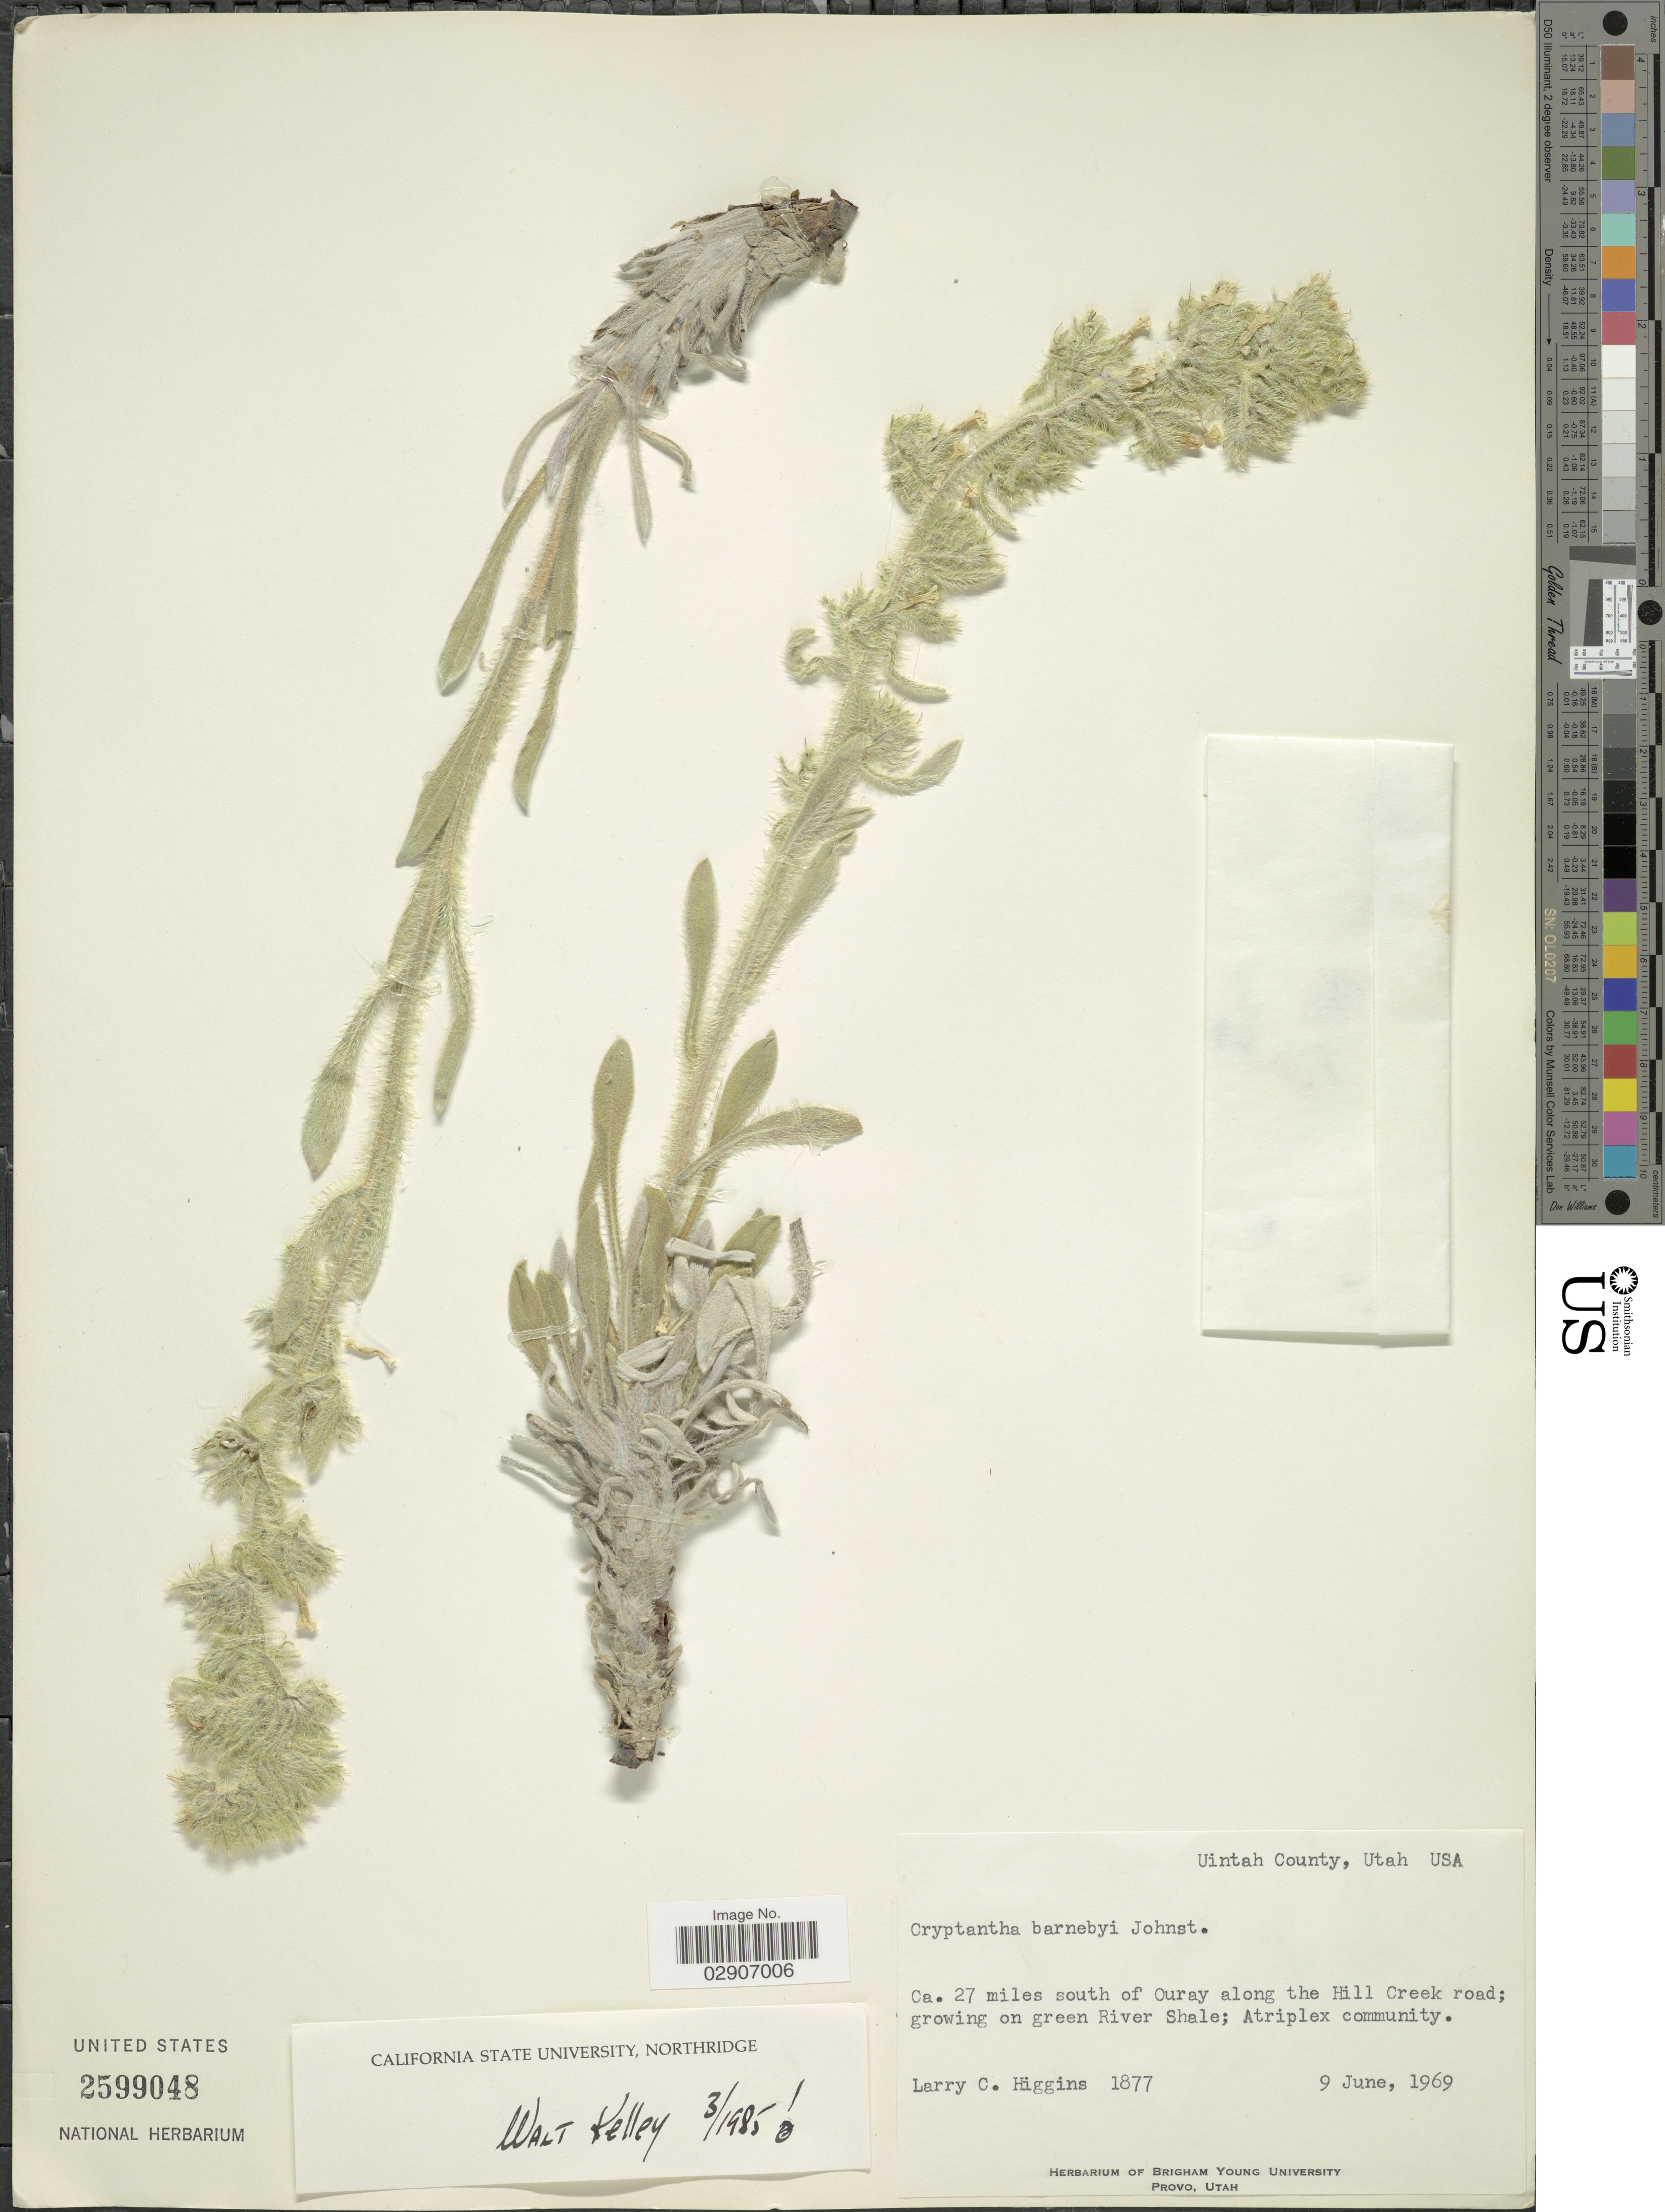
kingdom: Plantae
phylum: Tracheophyta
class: Magnoliopsida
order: Boraginales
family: Boraginaceae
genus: Cryptantha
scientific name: Cryptantha breviflora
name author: (Osterh.) Payson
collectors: L. Higgins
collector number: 1877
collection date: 1969-06-09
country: United States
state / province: Utah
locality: Uintah County. Ca. 27 miles south of Curay along the Hill Creek road; growing on green River Shale; Atriplex community.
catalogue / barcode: US 2599048